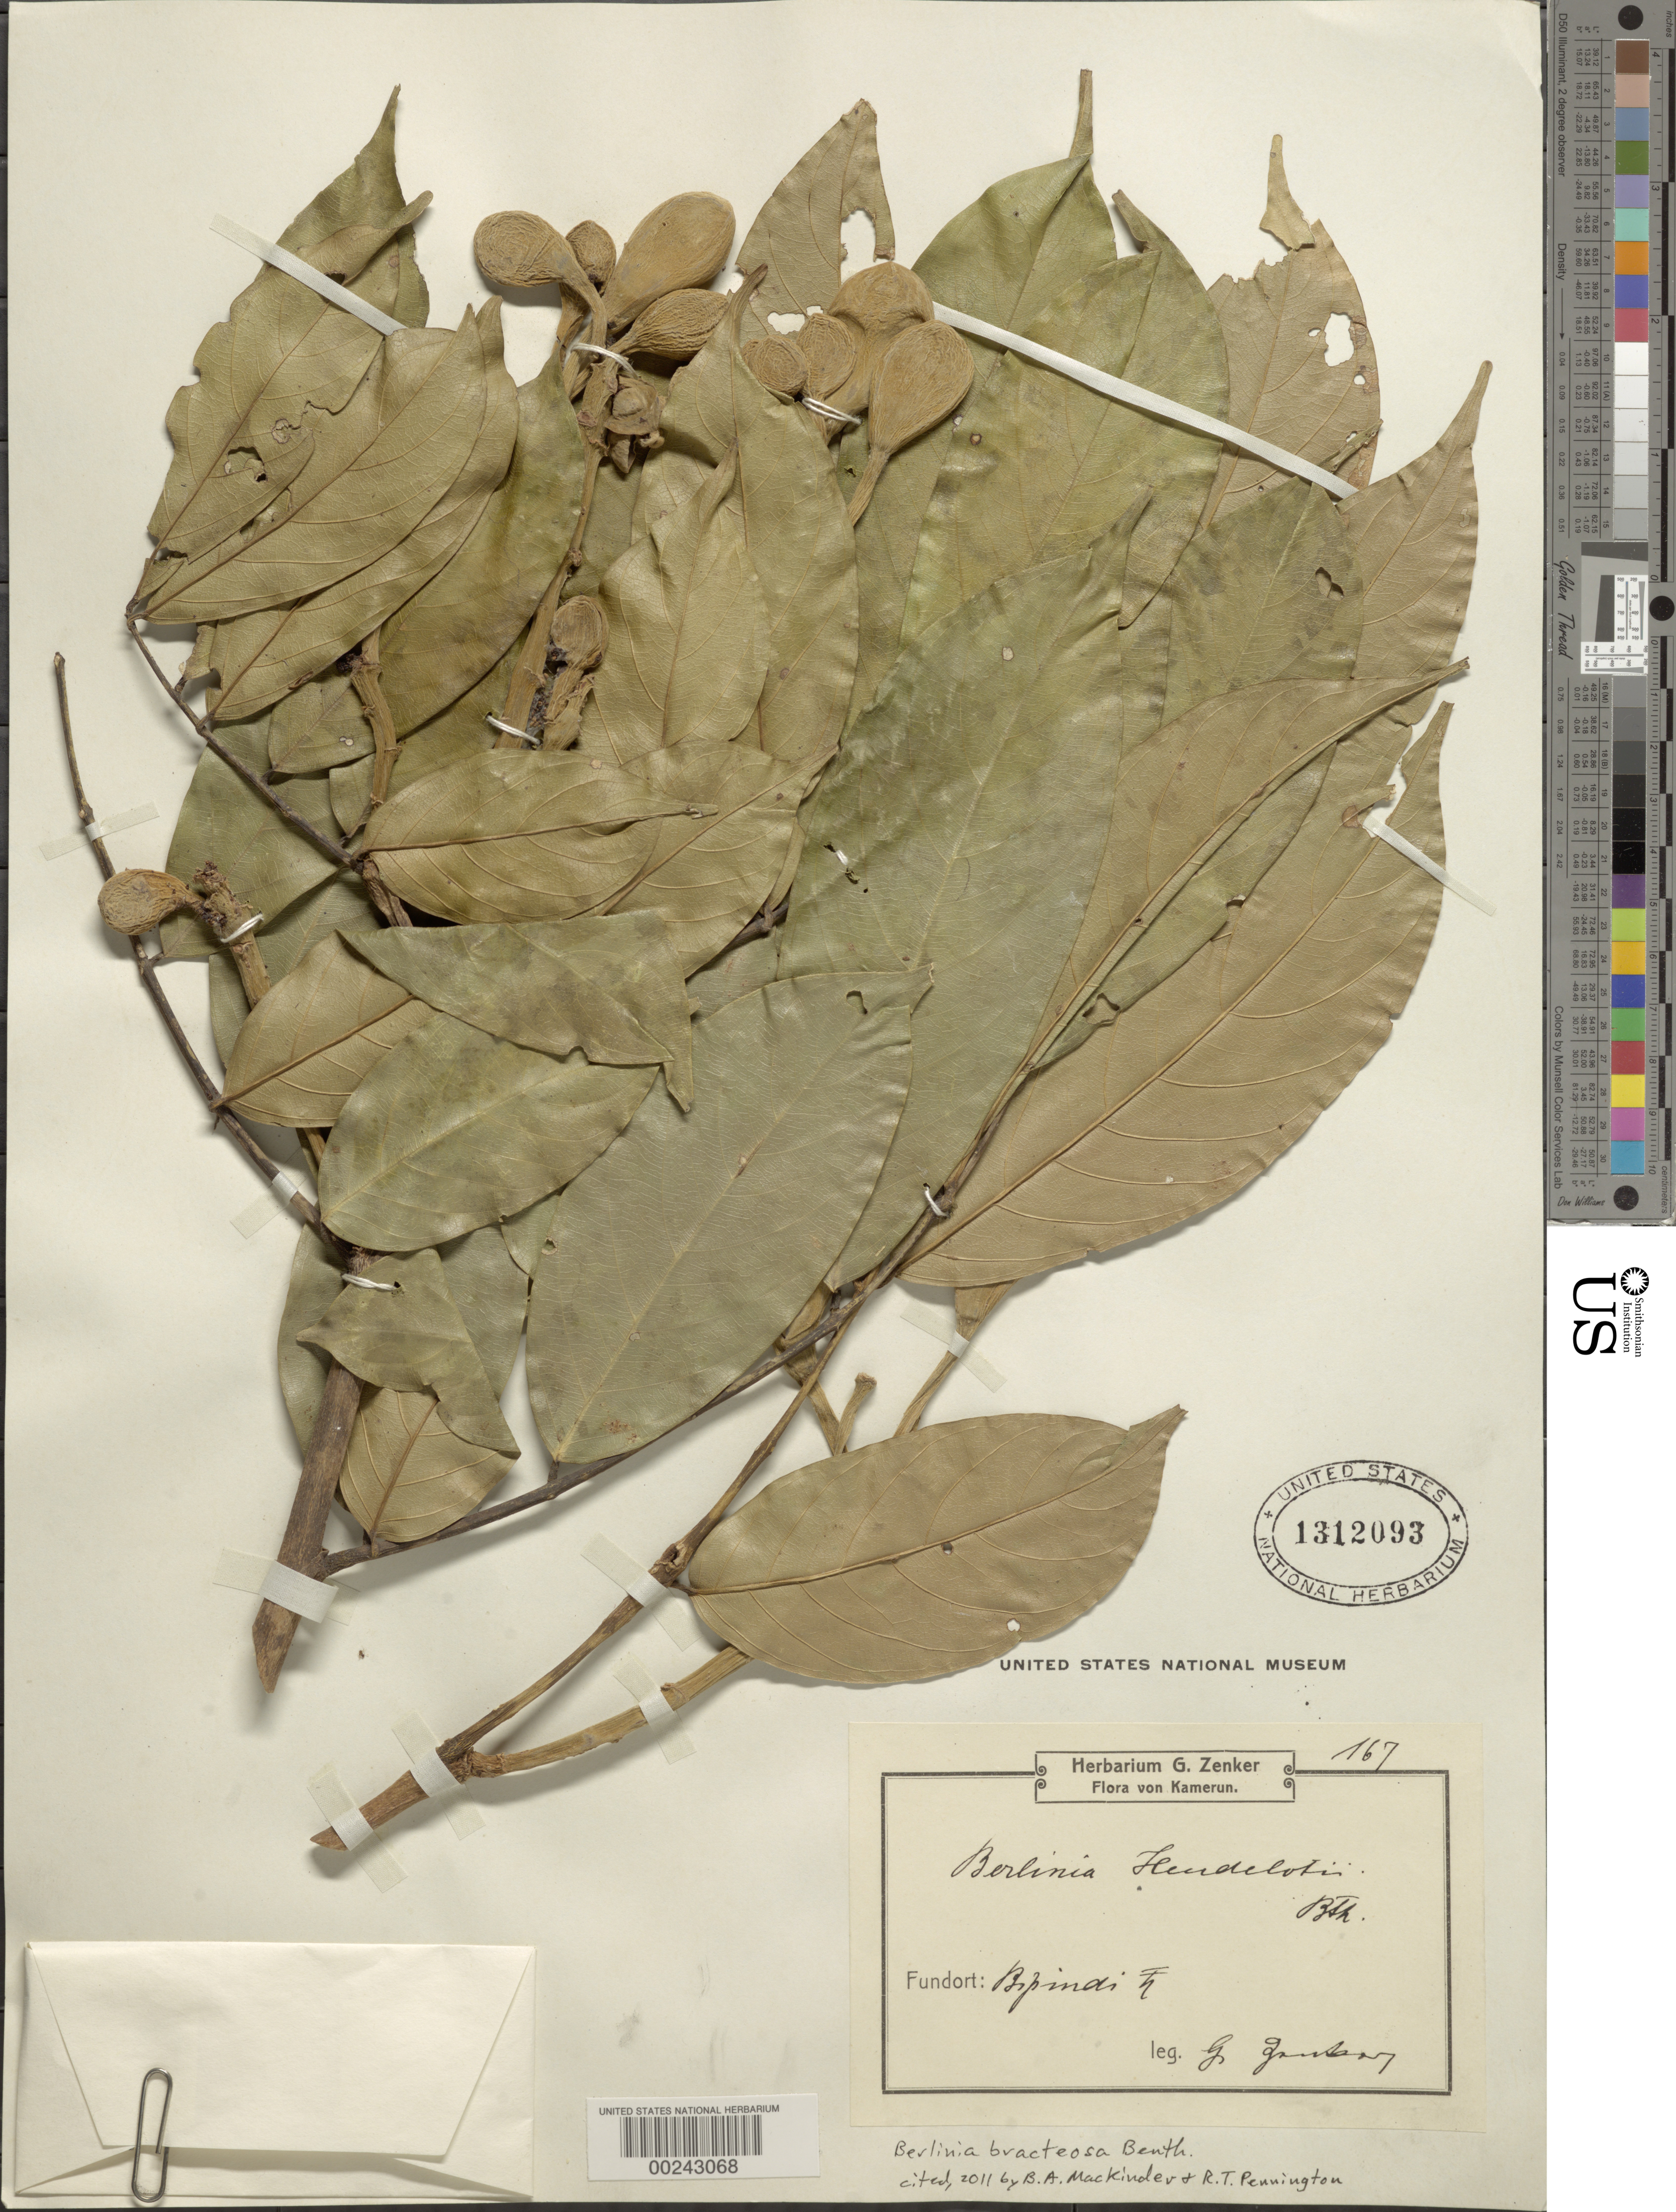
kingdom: Plantae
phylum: Tracheophyta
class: Magnoliopsida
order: Fabales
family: Fabaceae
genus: Berlinia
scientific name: Berlinia bracteosa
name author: Benth.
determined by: Smith, Stephen F., (US), NMNH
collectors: G. A. Zenker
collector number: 167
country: Cameroon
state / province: Sud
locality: Bipindi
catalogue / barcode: US 1312093